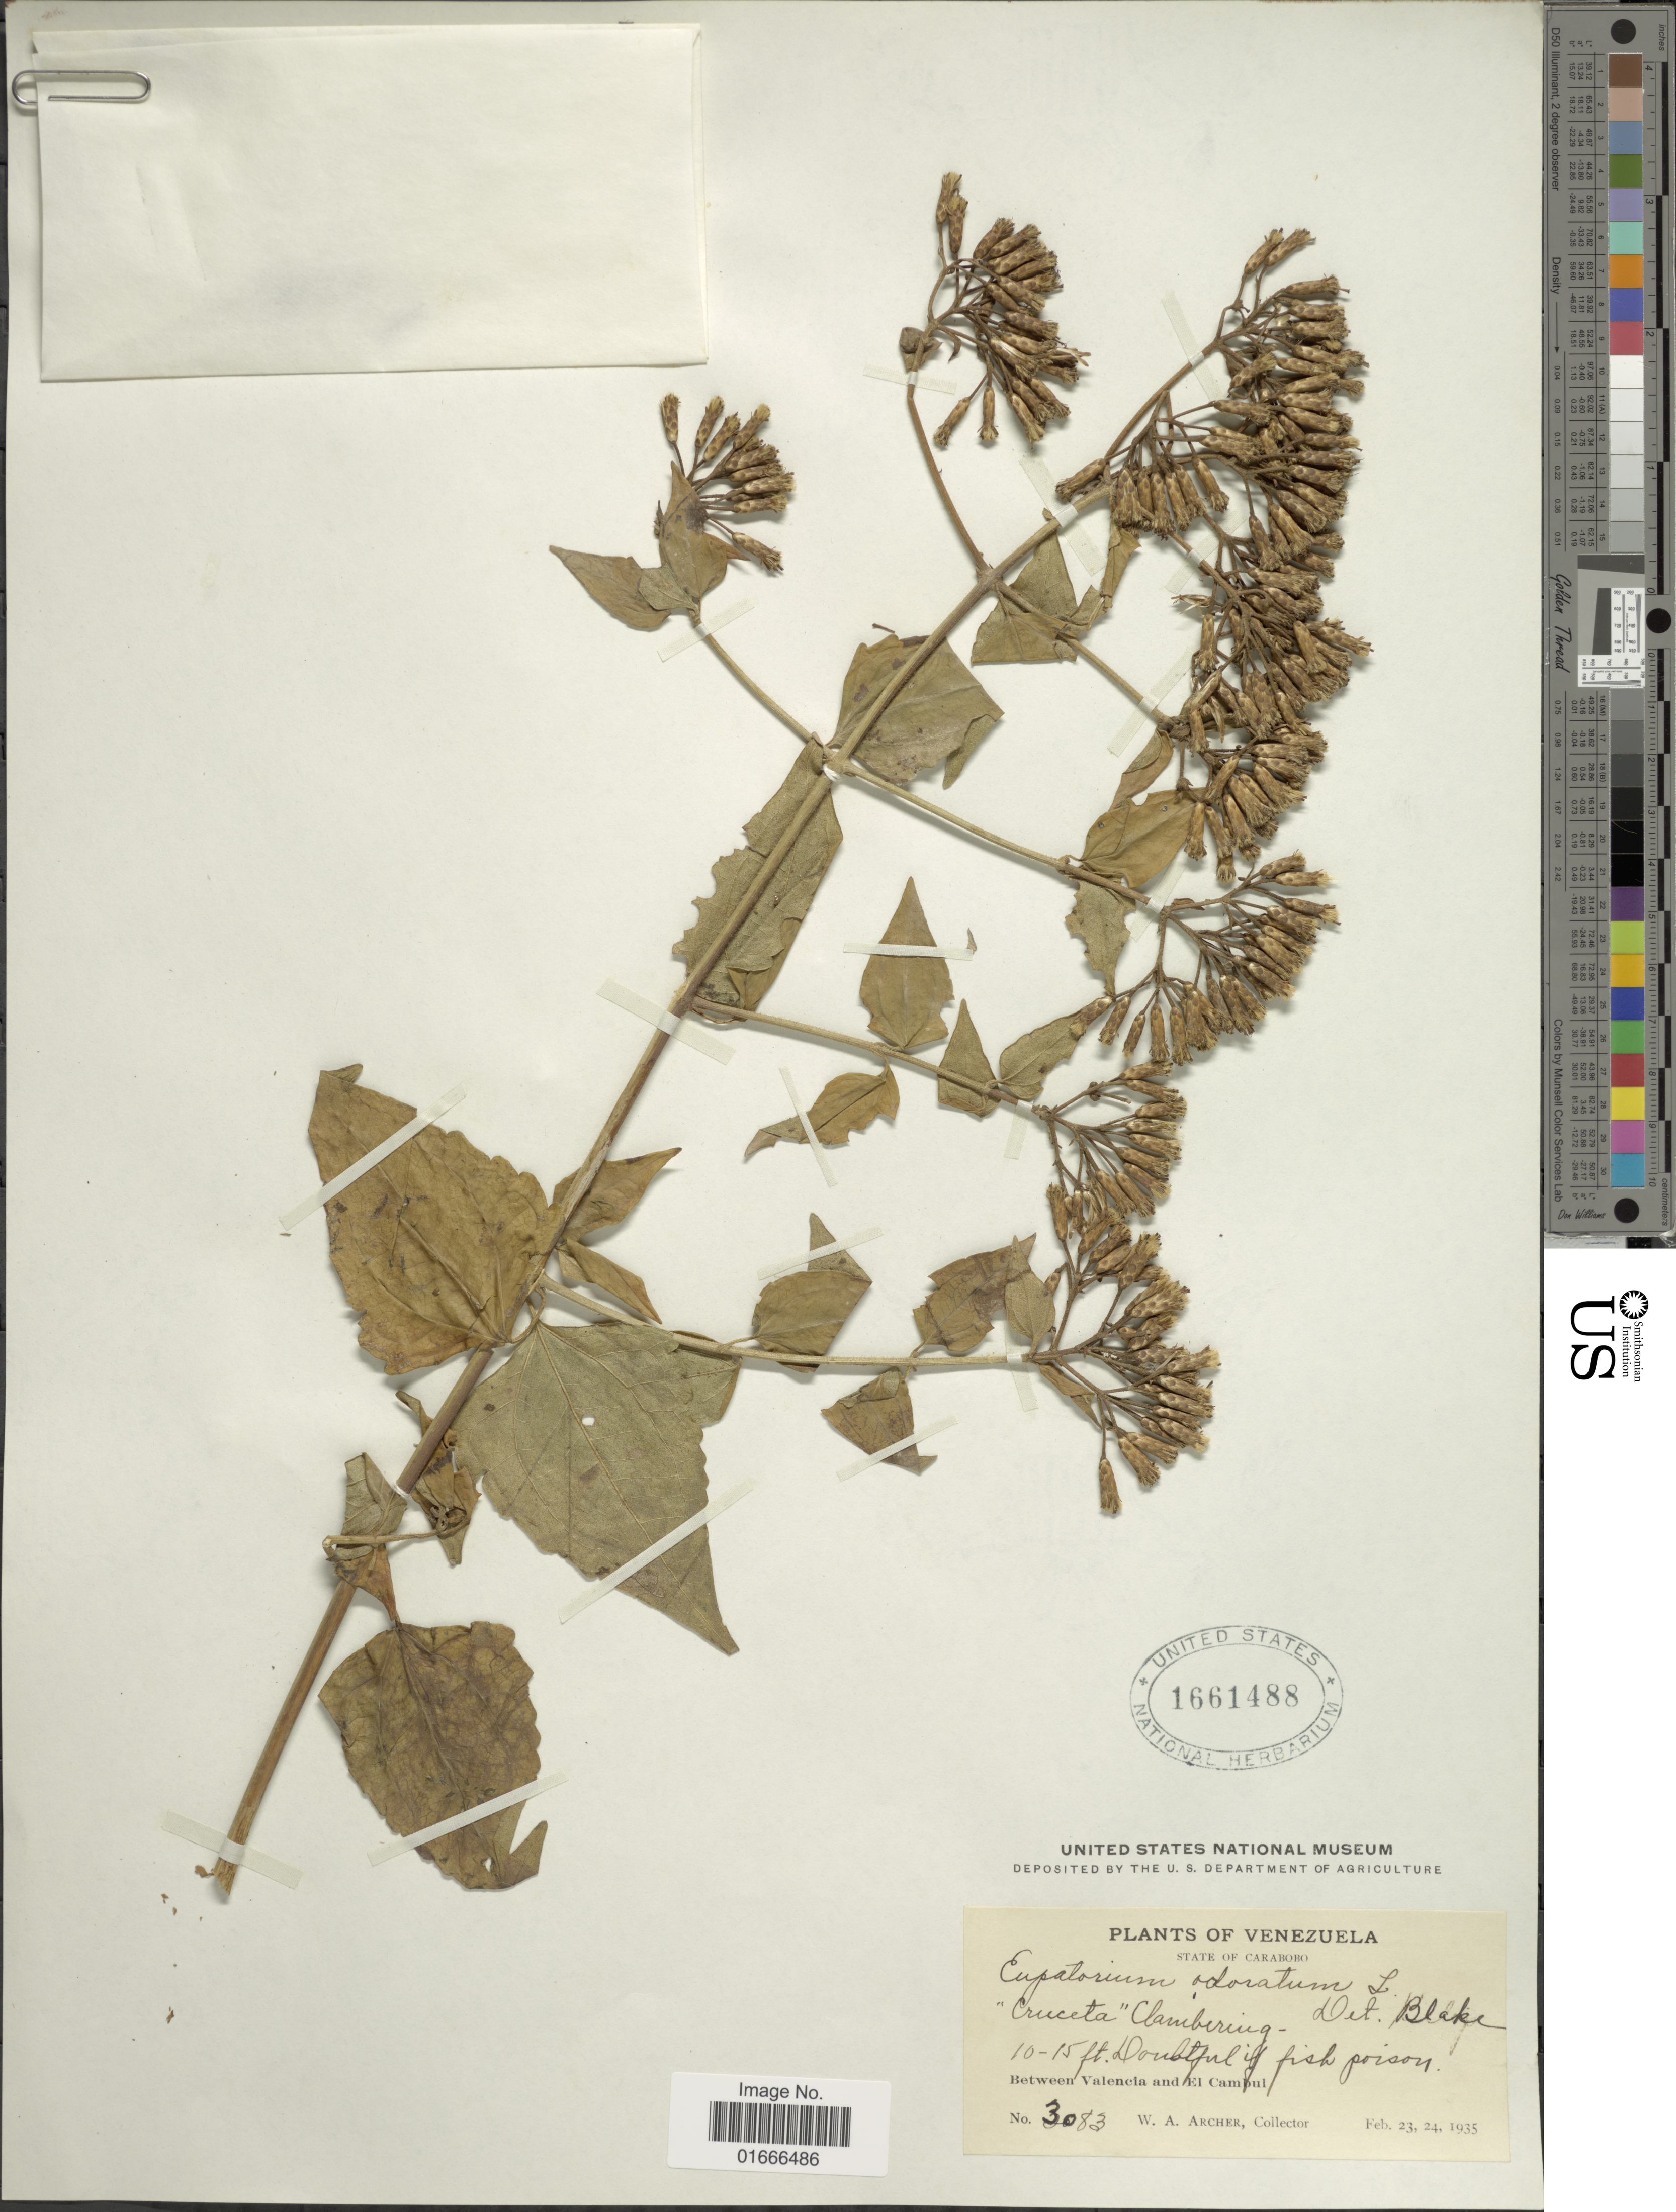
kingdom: Plantae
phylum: Tracheophyta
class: Magnoliopsida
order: Asterales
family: Asteraceae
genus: Chromolaena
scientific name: Chromolaena odorata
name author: (L.) R.M. King & H. Rob.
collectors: W. A. Archer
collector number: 3083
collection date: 1935-02-23/1935-02-24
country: Venezuela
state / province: Carabobo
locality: Between Valencia and El Cambul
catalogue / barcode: US 1661488